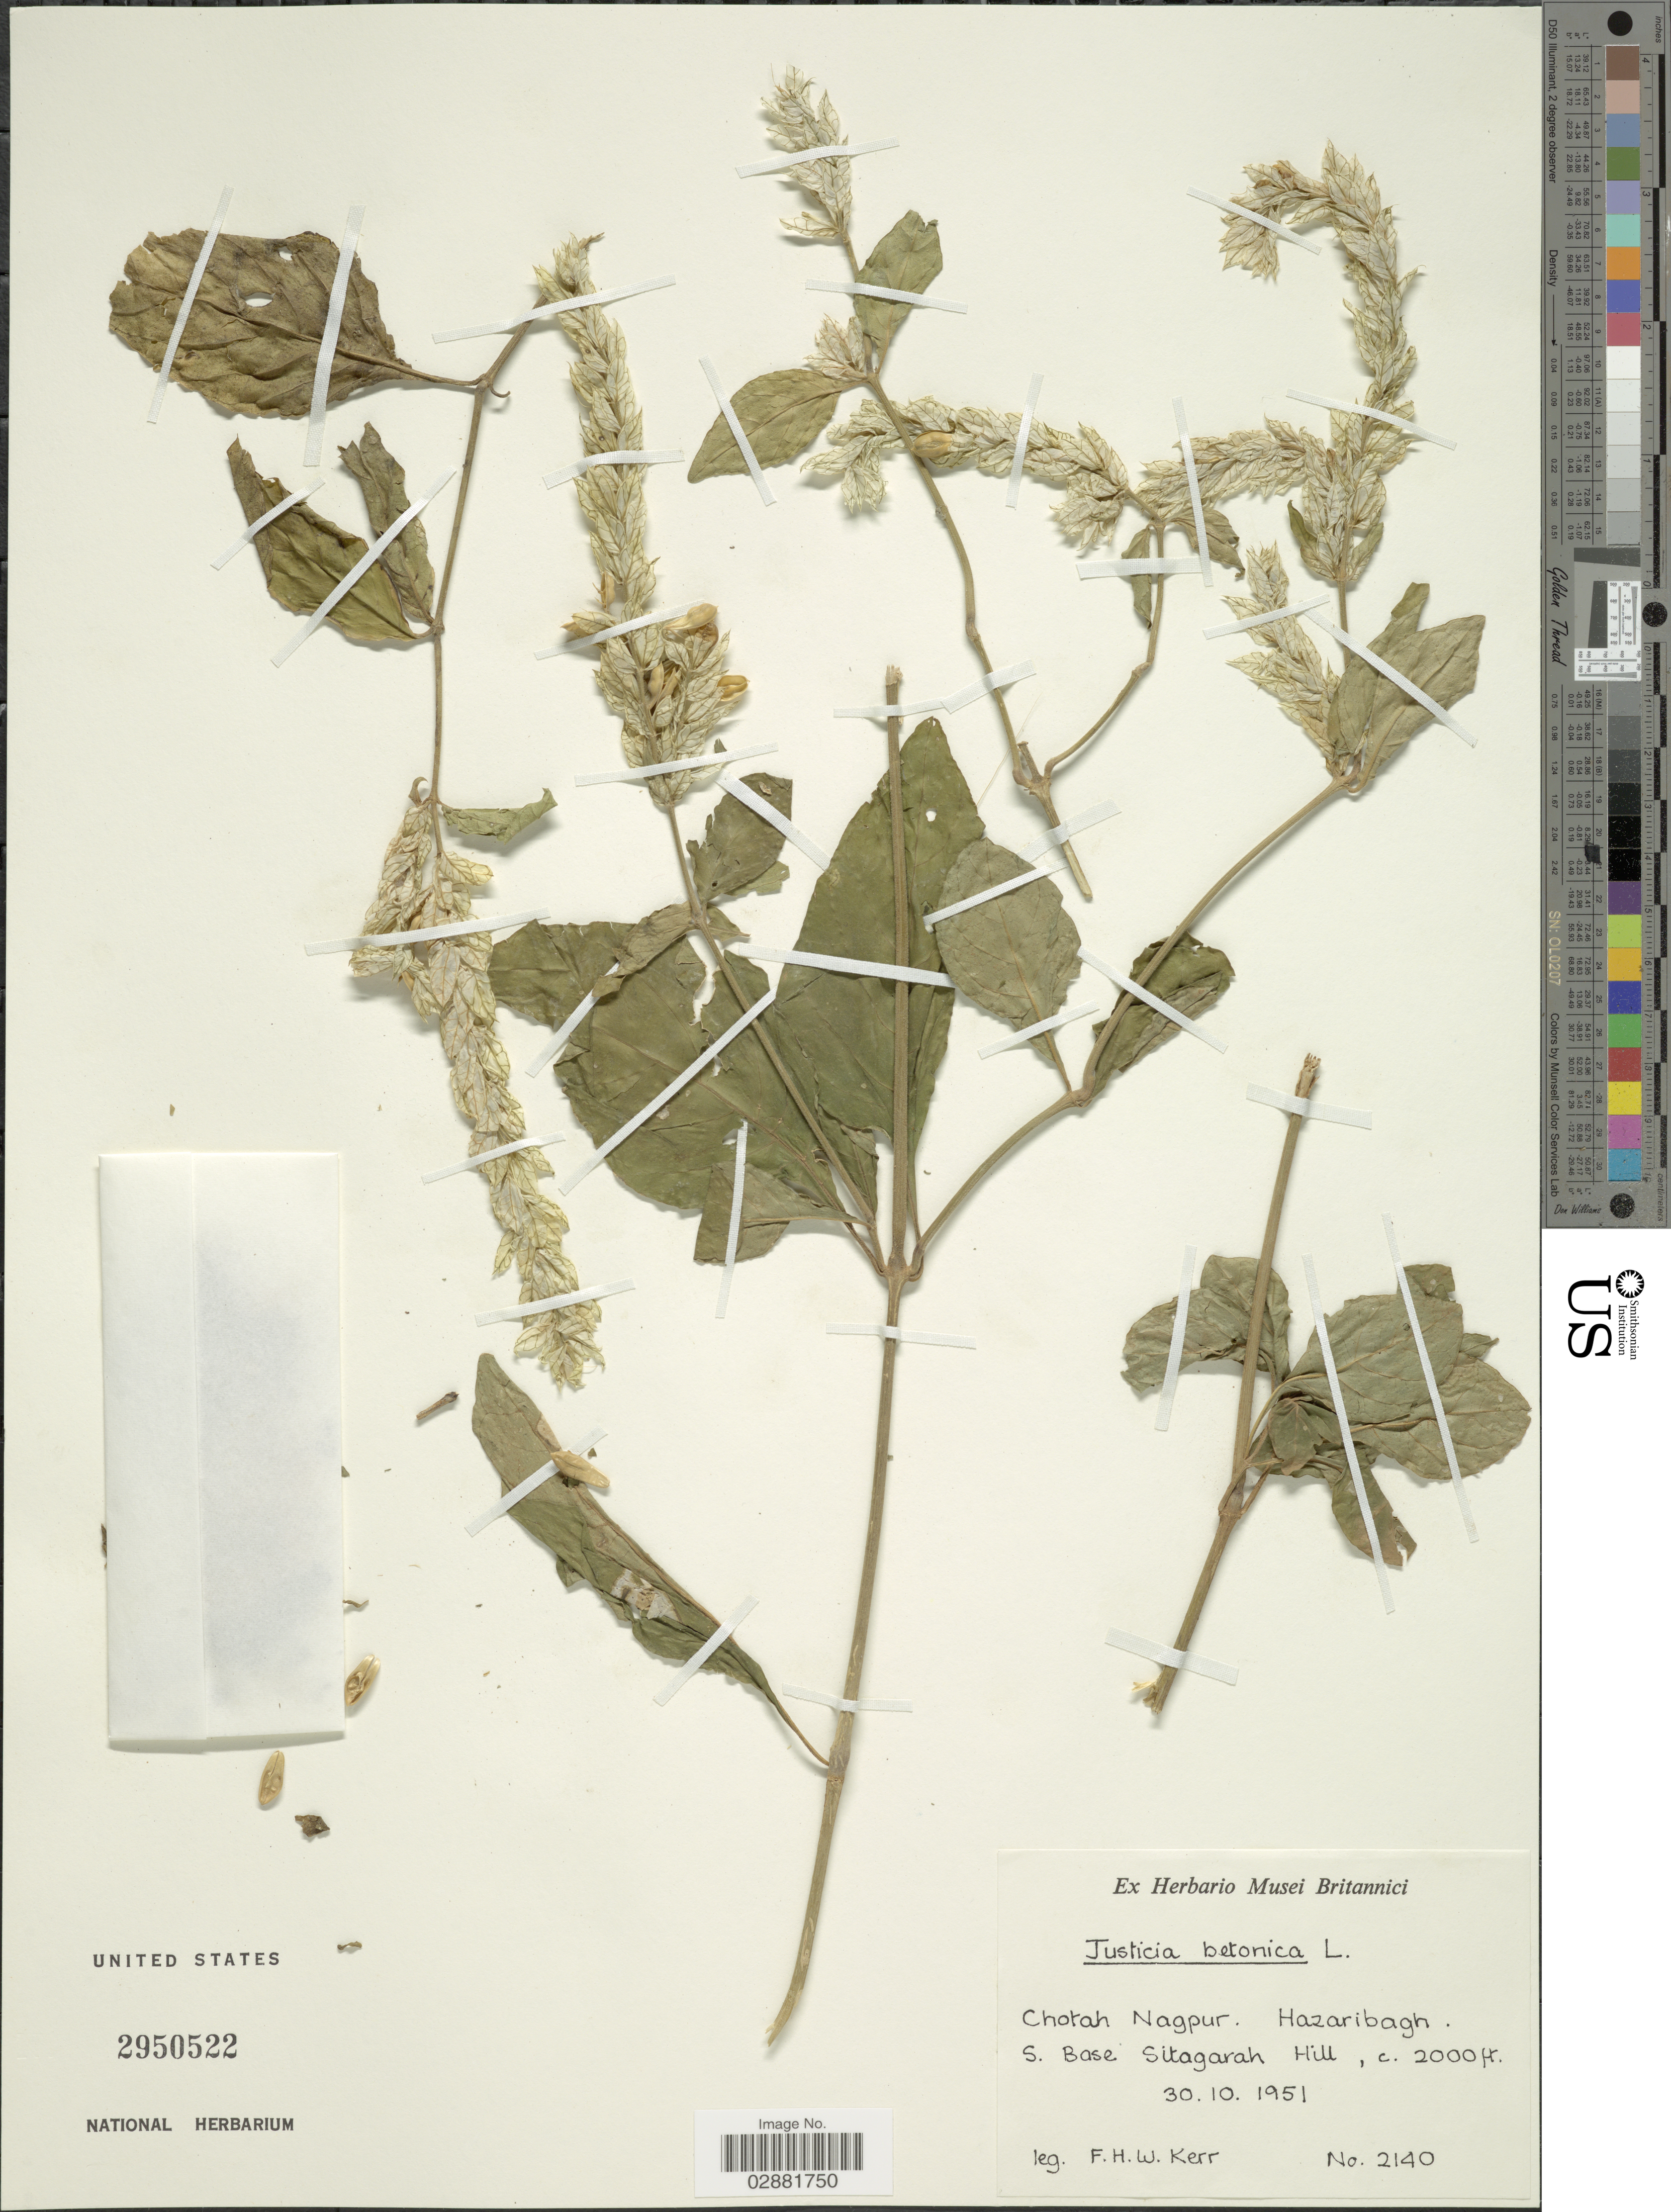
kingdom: Plantae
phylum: Tracheophyta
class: Magnoliopsida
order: Lamiales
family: Acanthaceae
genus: Justicia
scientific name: Justicia betonica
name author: L.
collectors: F. H. W. Kerr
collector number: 2140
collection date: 1951-10-30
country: India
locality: Chotah Nagpur, Hazaribagh, S. Base Sitagarah Hill.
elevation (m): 610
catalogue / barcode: US 2950522